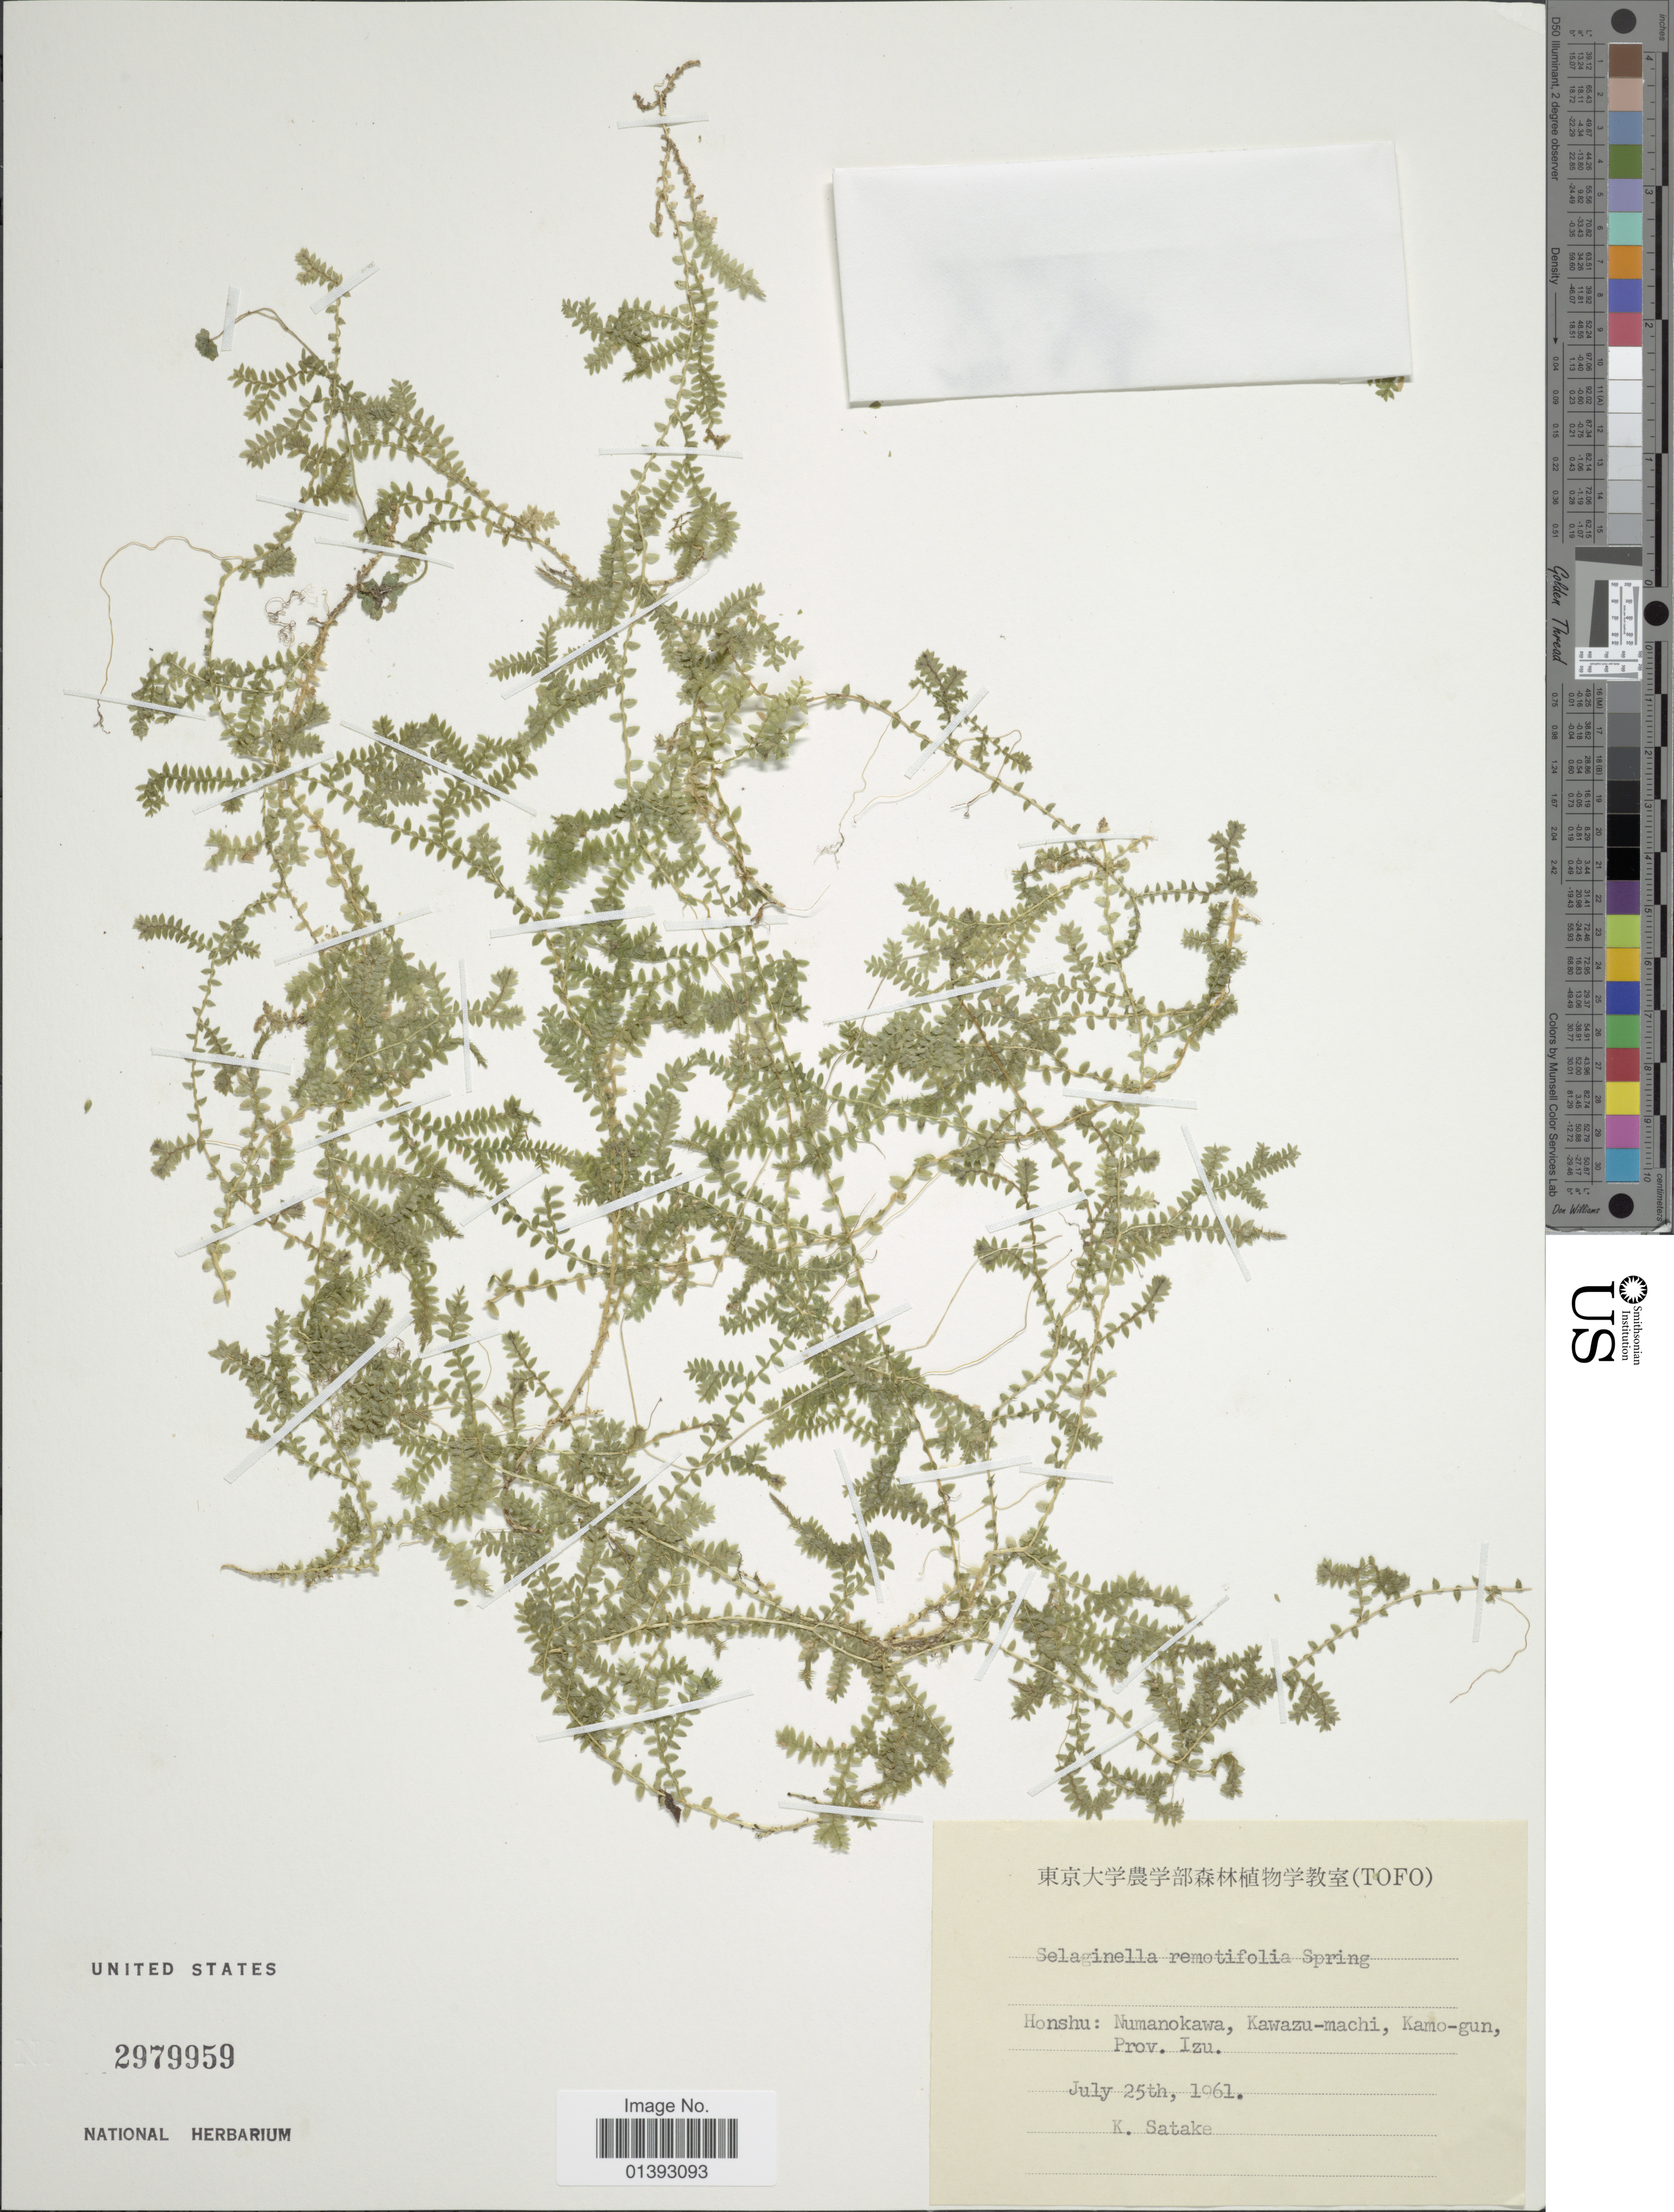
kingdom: Plantae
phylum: Tracheophyta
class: Lycopodiopsida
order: Selaginellales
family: Selaginellaceae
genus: Selaginella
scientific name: Selaginella remotifolia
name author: Spring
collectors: Y. Satake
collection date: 1961-07-25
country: Japan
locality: Honshu: Numanokawa, Kawazu machi, Kamo-gun, prov. Izu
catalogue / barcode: US 2979959